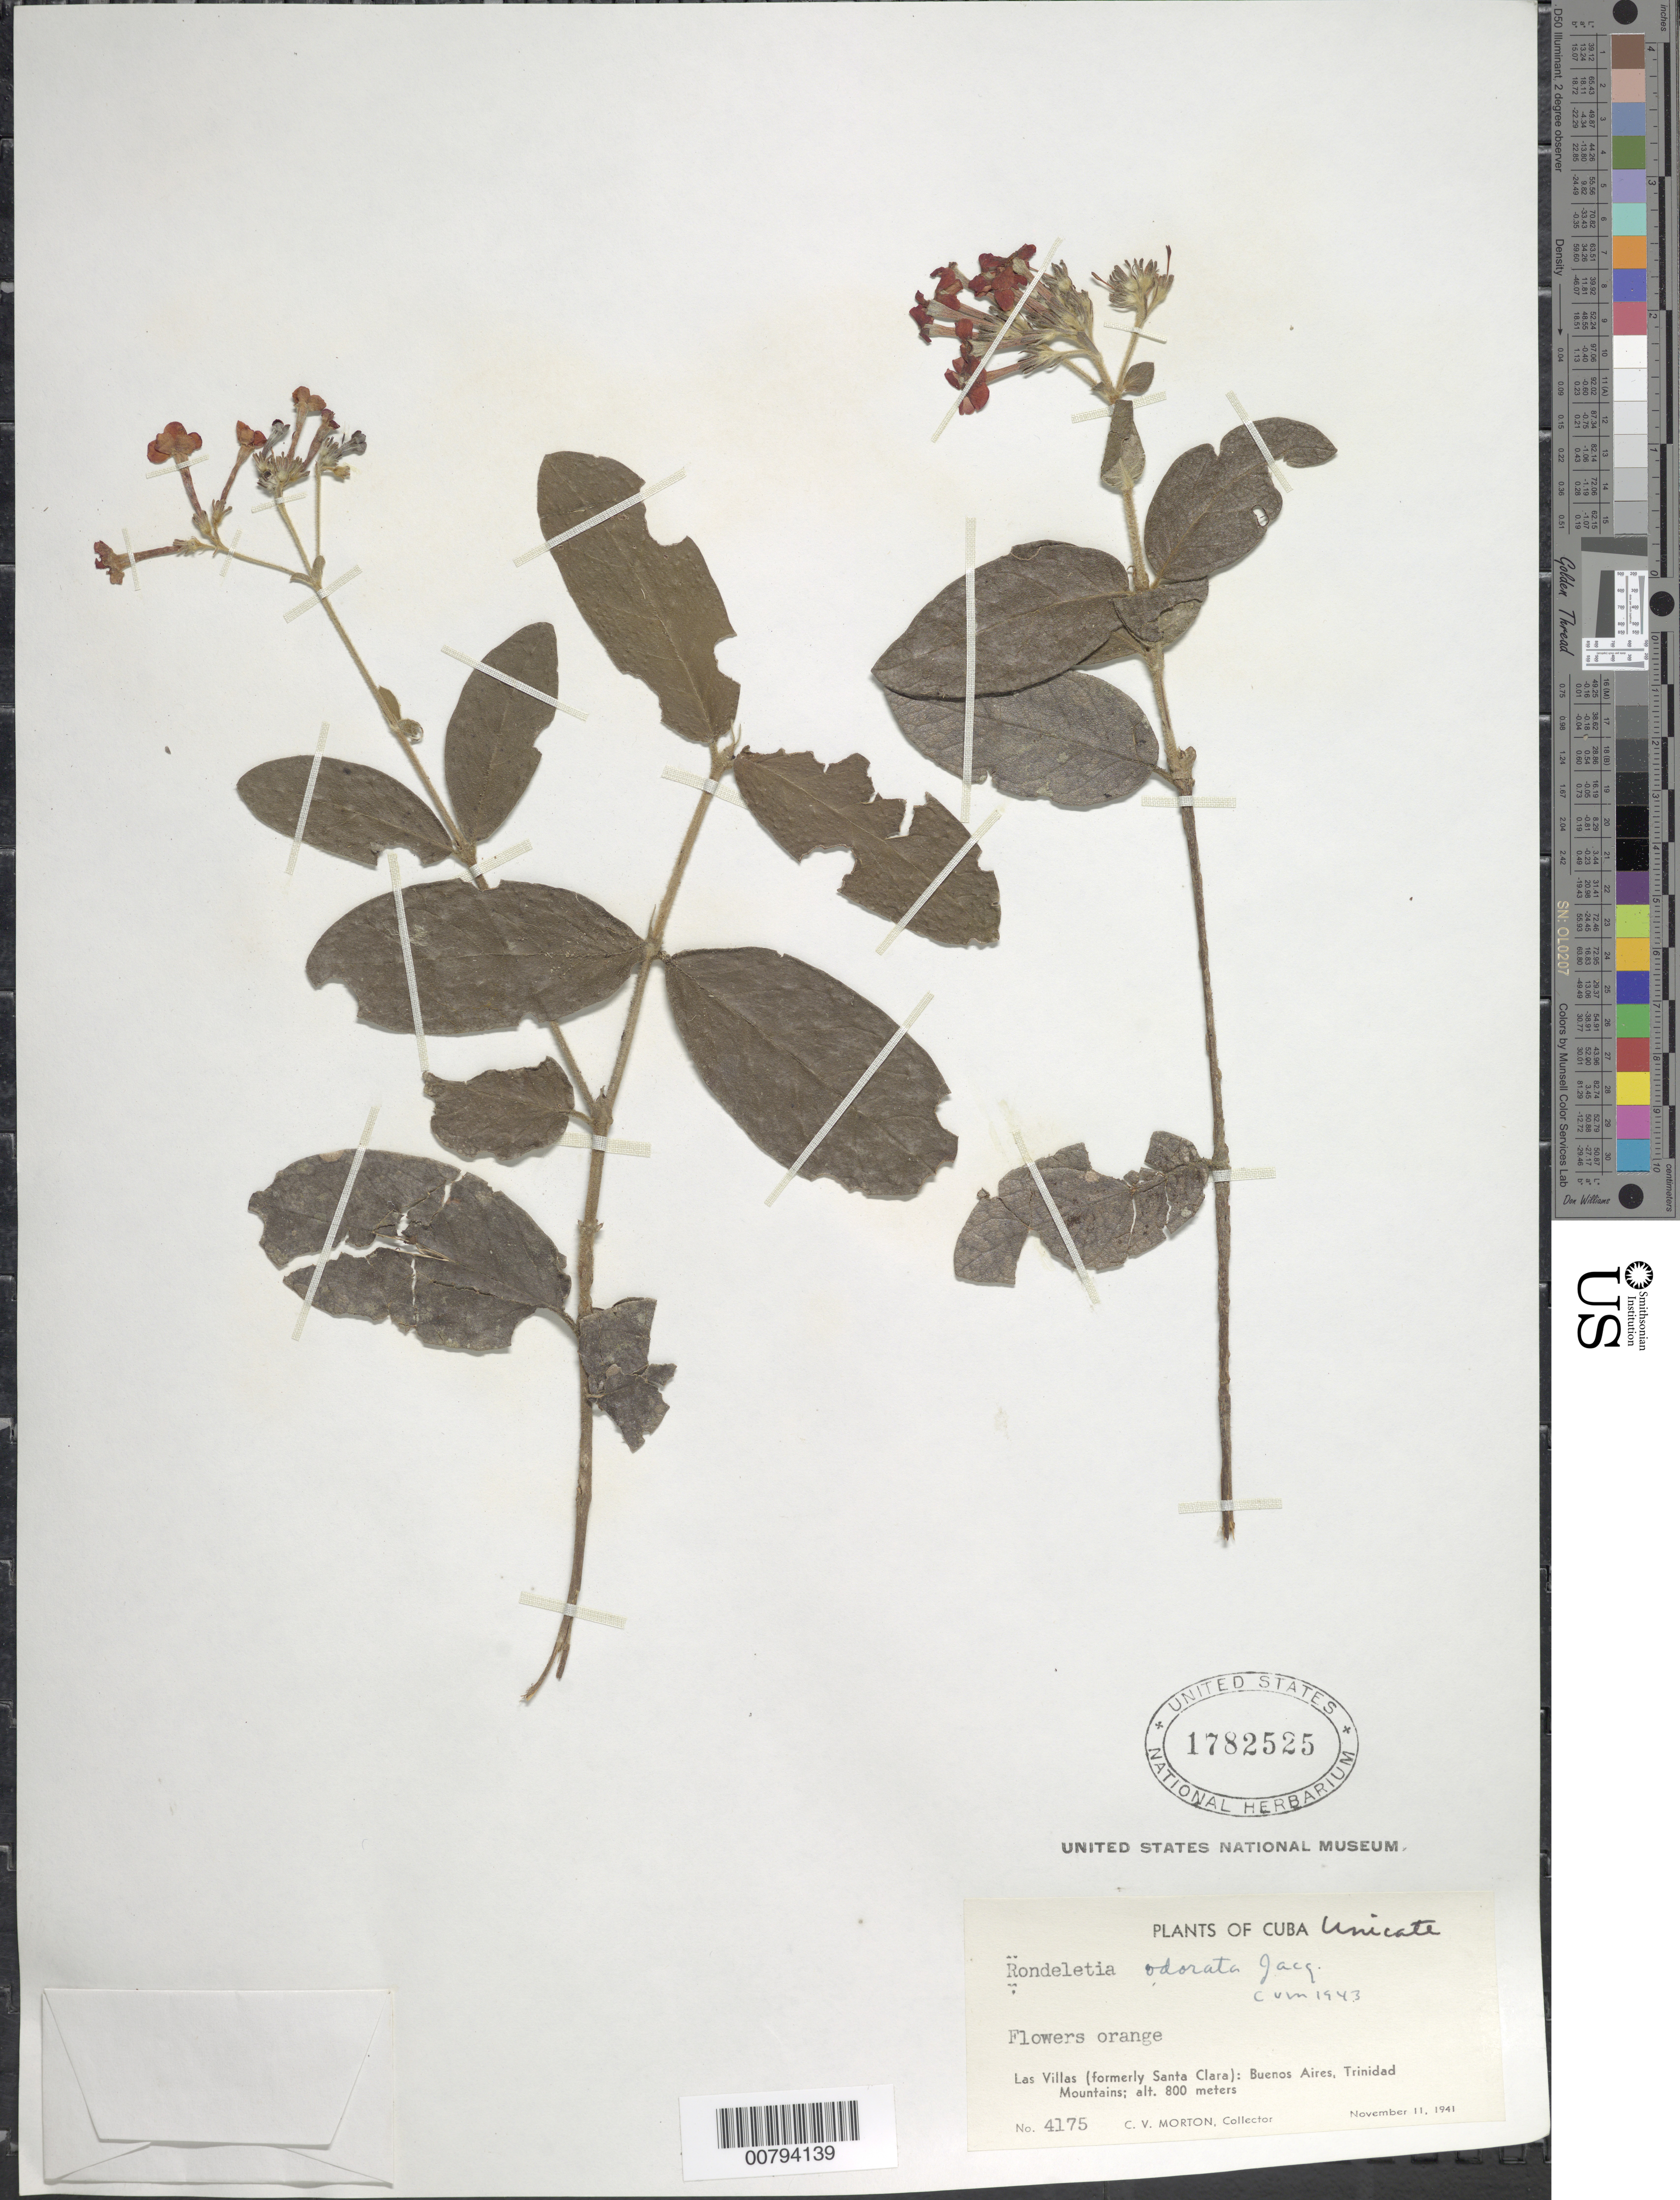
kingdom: Plantae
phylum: Tracheophyta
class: Magnoliopsida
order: Gentianales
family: Rubiaceae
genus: Rondeletia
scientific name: Rondeletia odorata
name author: Jacq.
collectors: C. V. Morton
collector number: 4175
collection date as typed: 11 Nov 1941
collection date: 1941-11-11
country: Cuba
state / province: Las Villas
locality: Buenos Aires, Trinidad Mountains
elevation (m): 800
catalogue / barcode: US 1782525